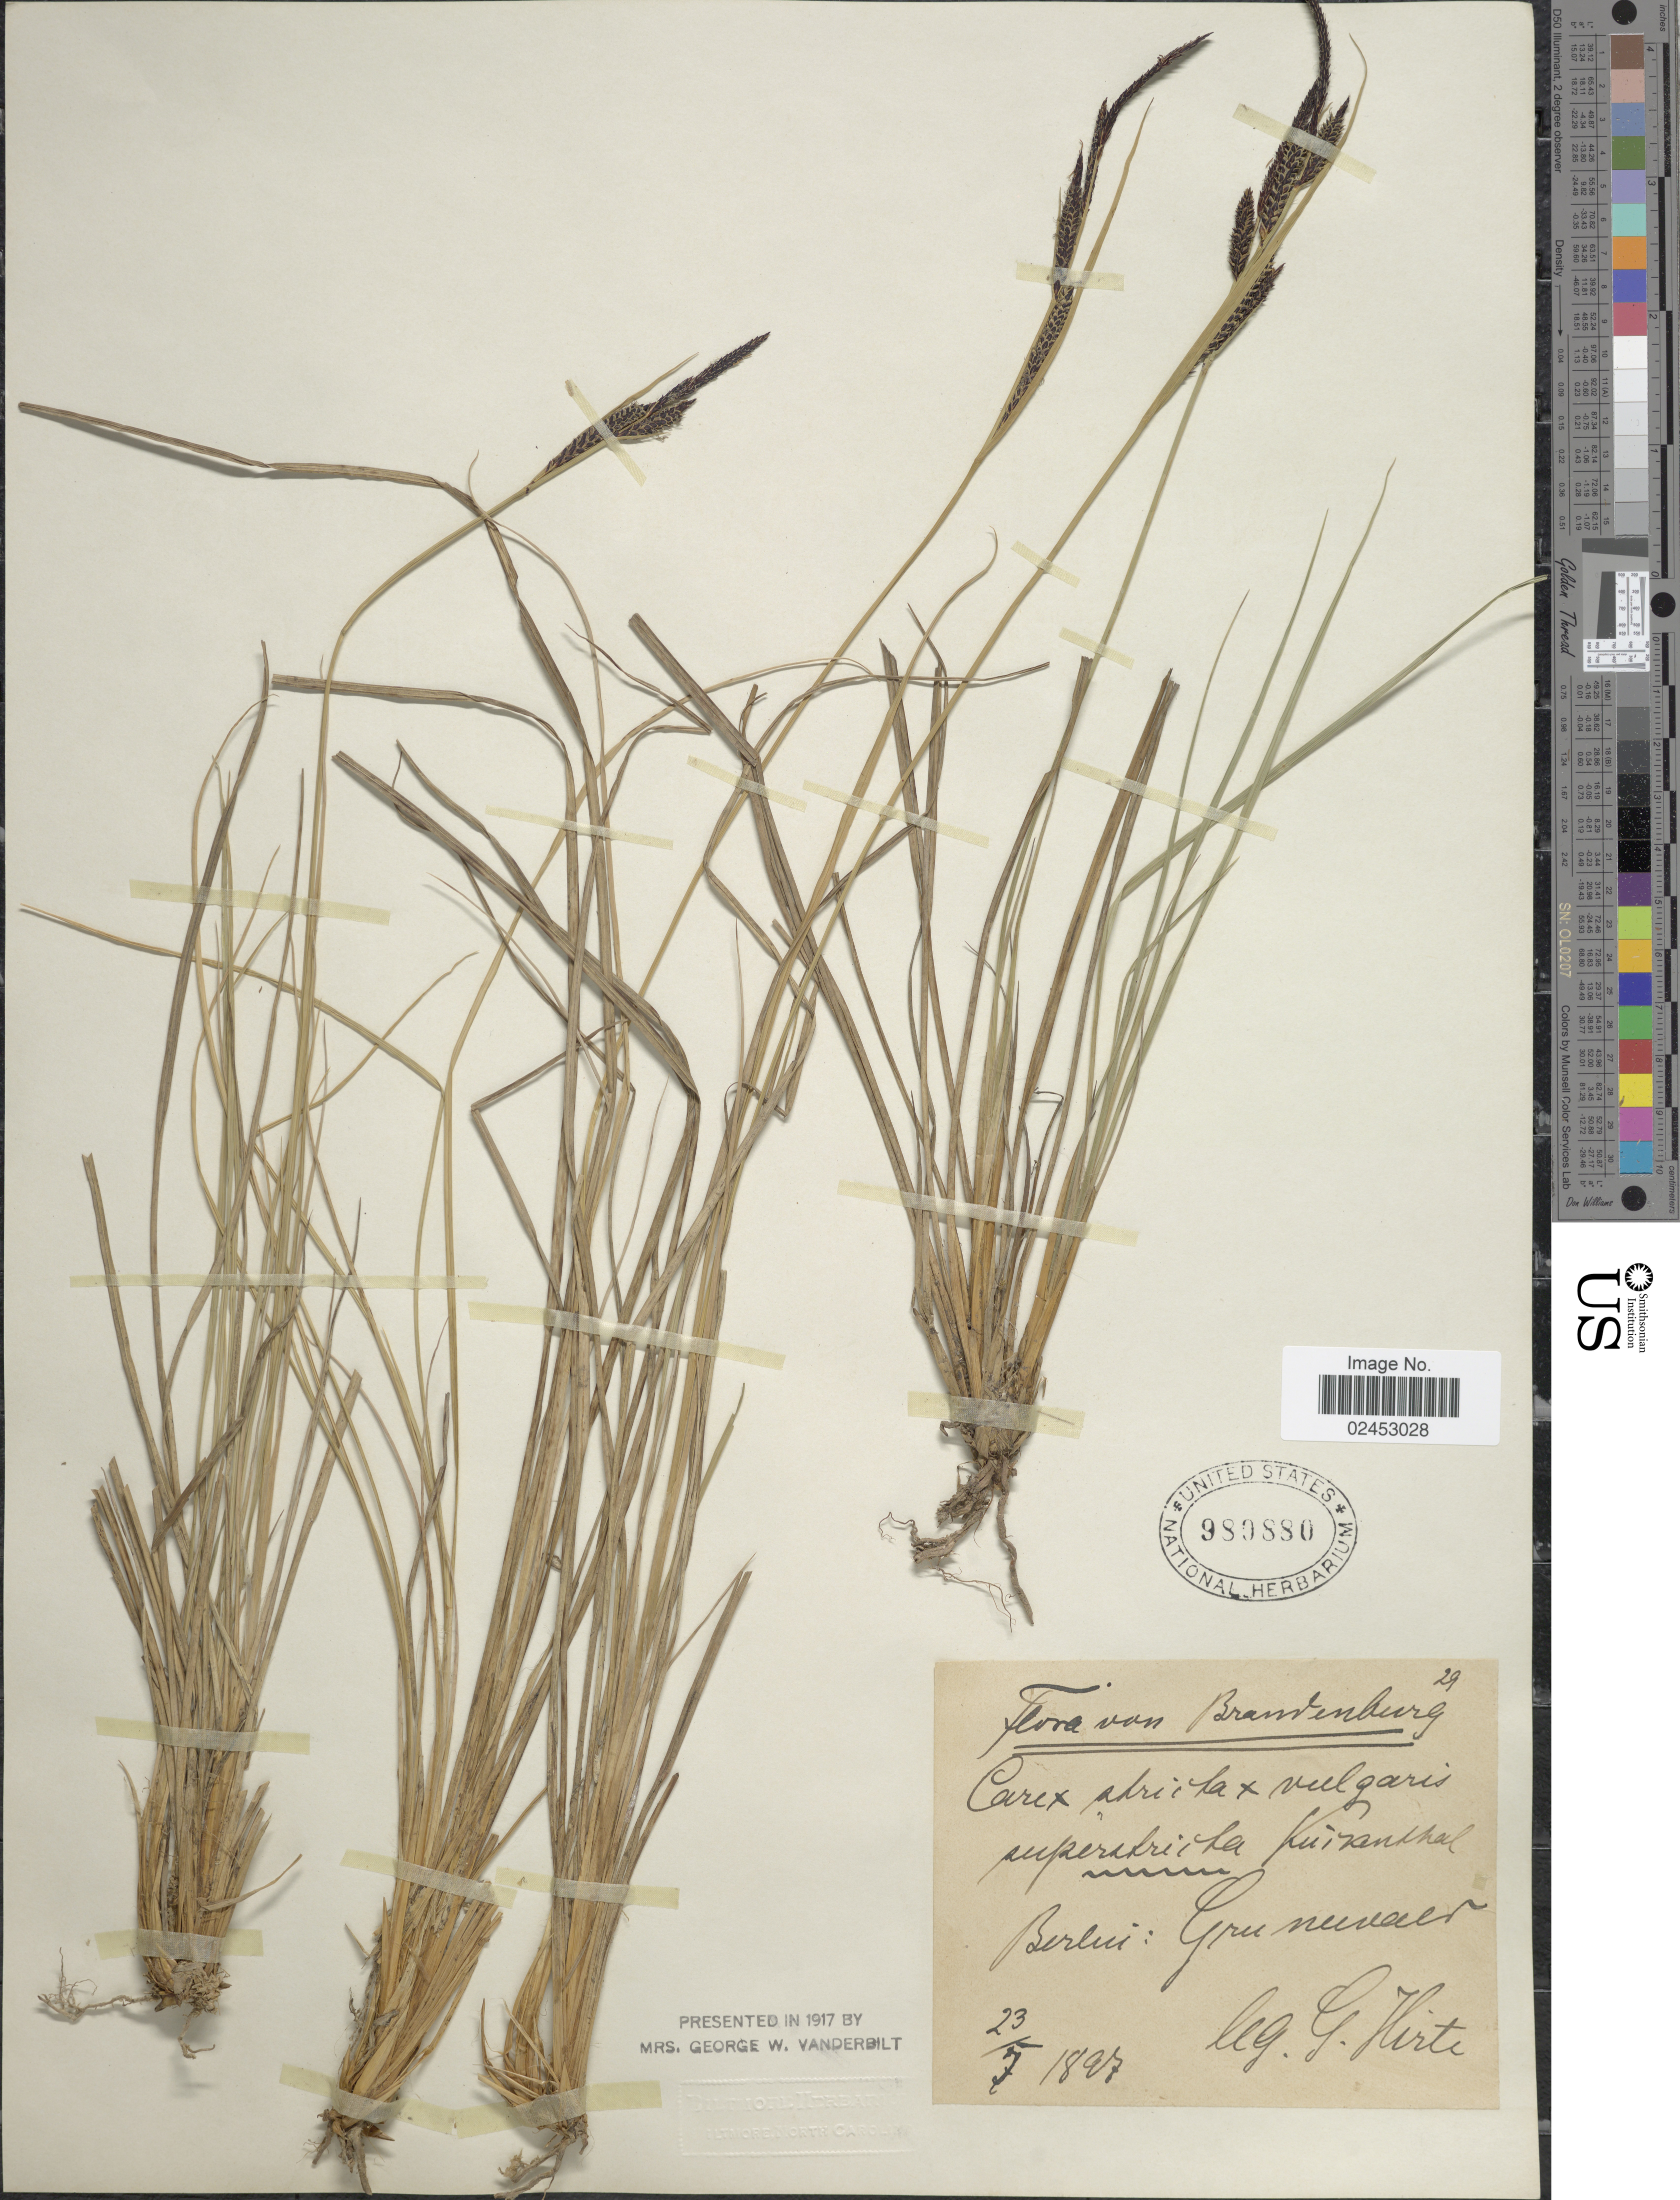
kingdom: Plantae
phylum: Tracheophyta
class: Liliopsida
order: Poales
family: Cyperaceae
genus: Carex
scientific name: Carex stricta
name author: Lam.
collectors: G. Hirte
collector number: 29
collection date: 1897-05-23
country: Germany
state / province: Brandenburg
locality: Berlin: Grunuvaer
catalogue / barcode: US 980880